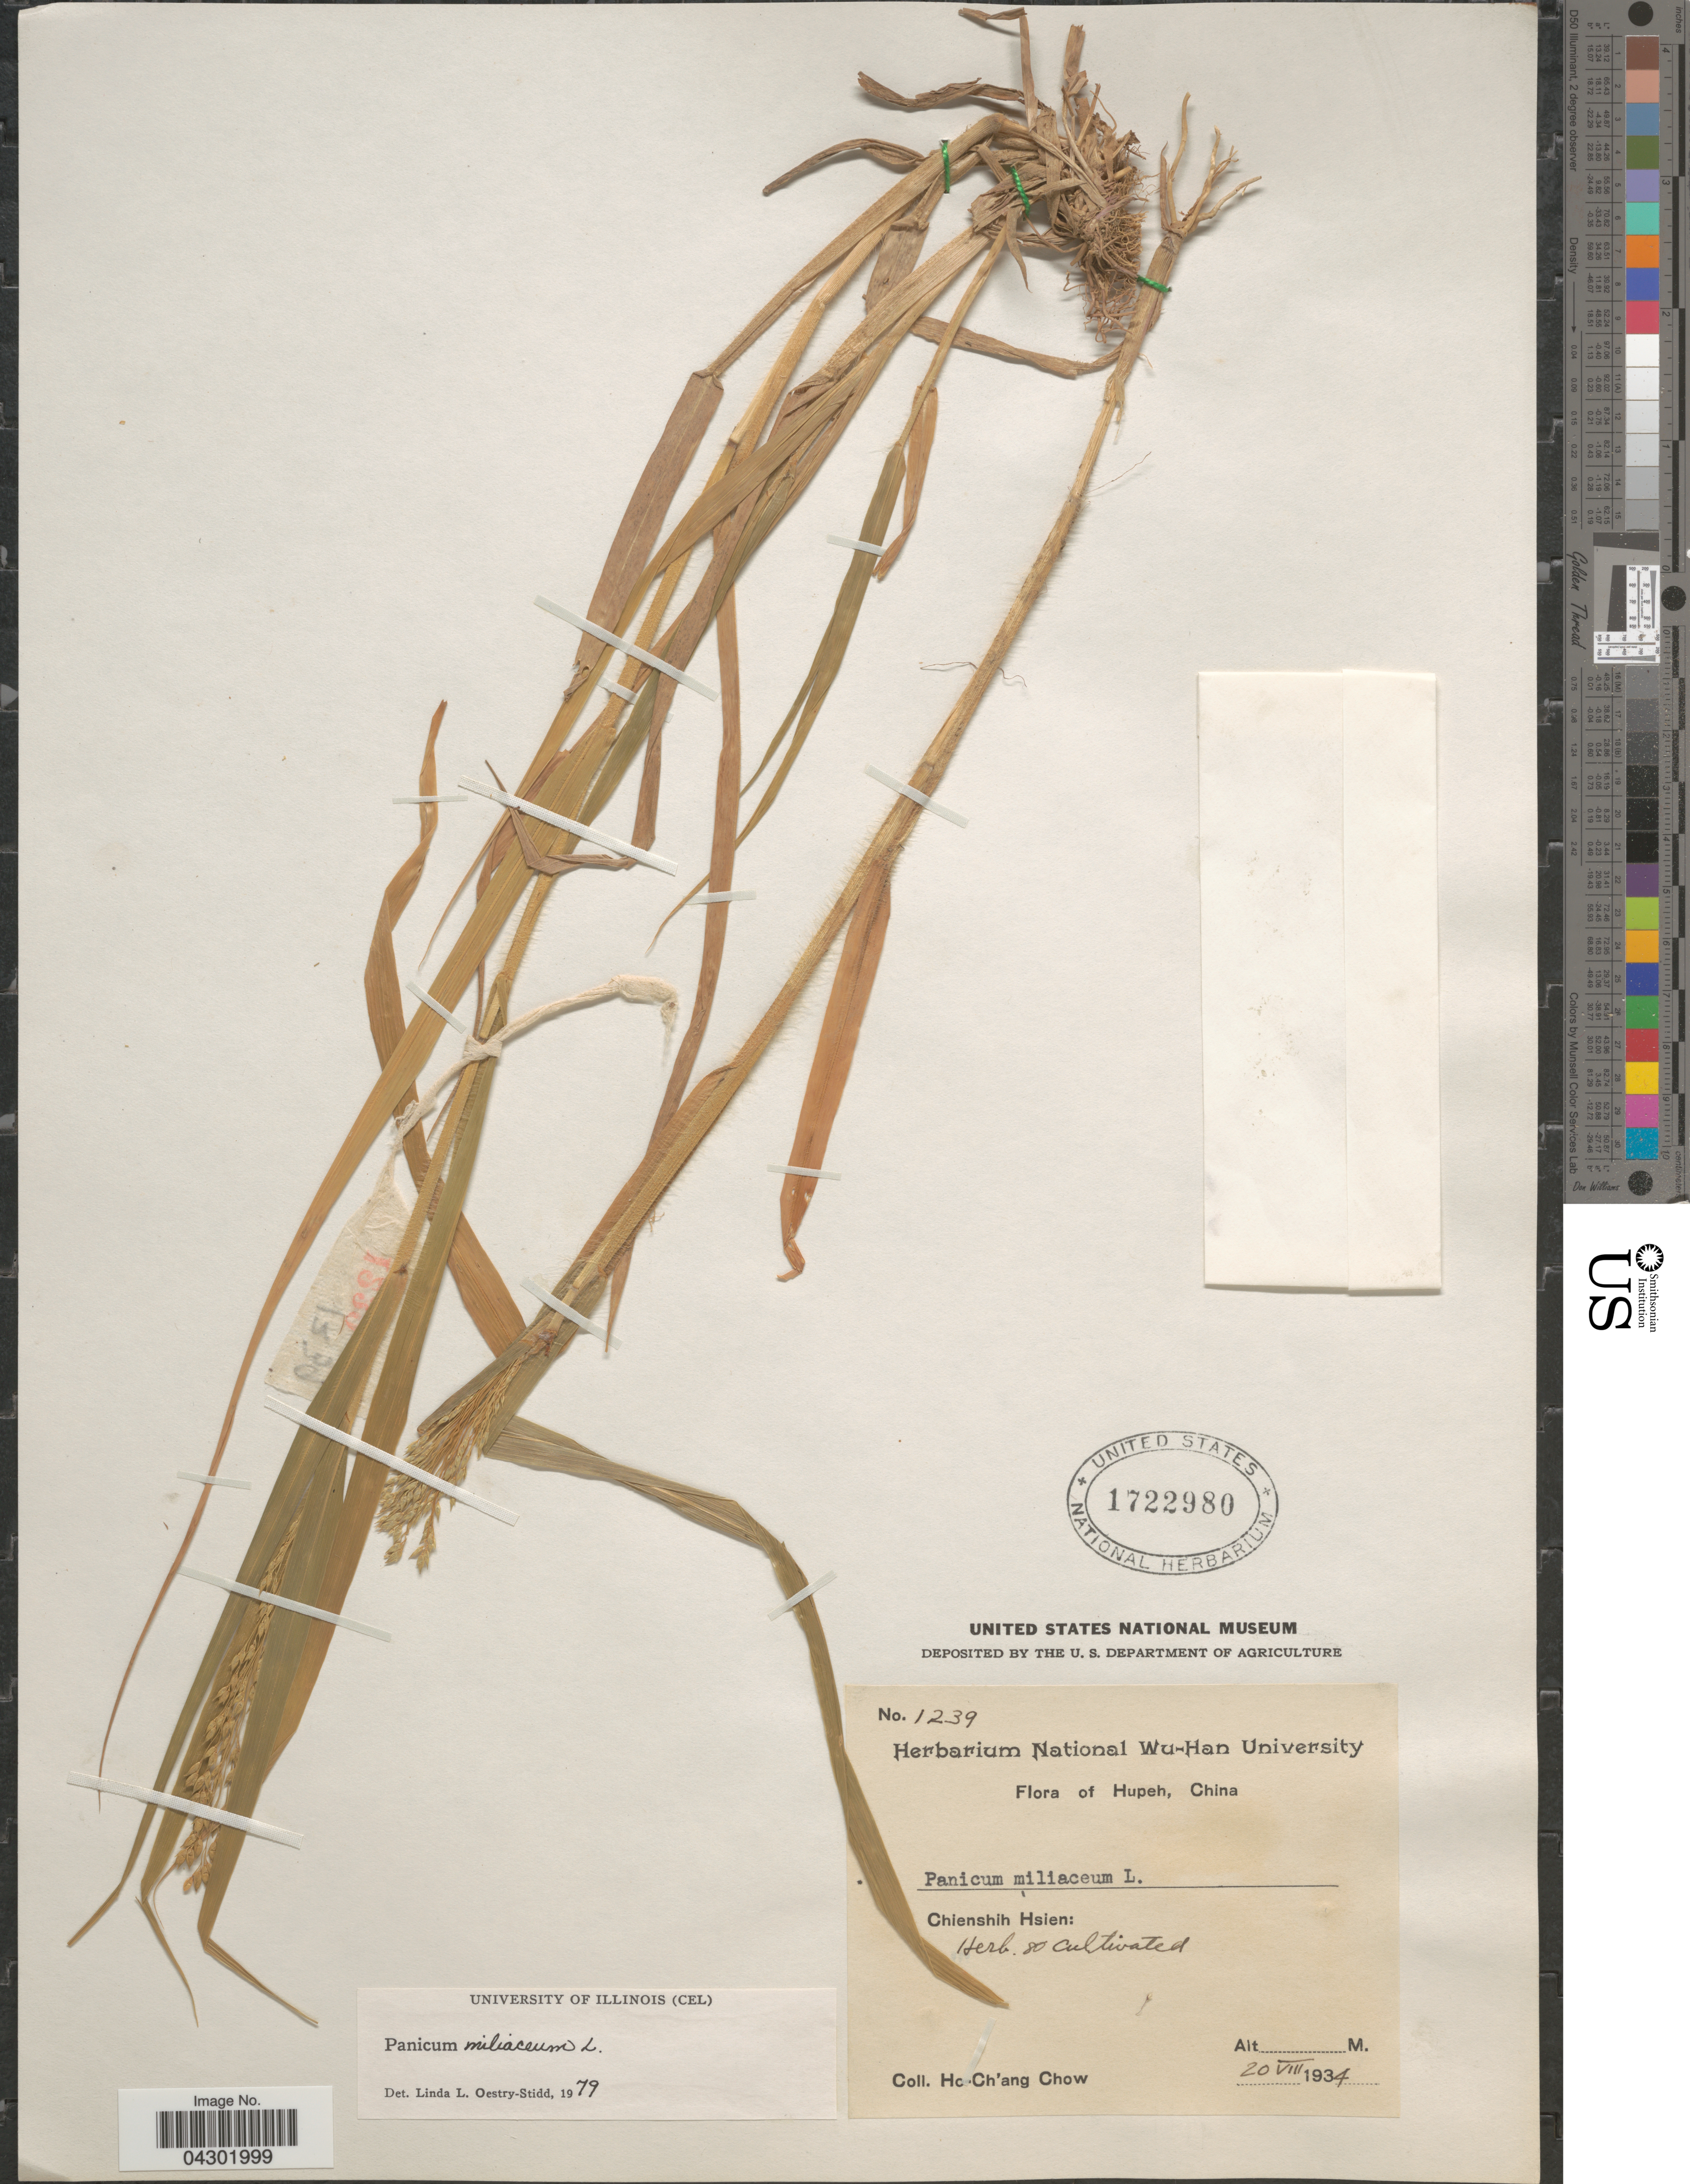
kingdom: Plantae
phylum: Tracheophyta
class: Liliopsida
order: Poales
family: Poaceae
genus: Panicum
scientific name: Panicum miliaceum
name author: L.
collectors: H. Chow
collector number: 1239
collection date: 1934-08-20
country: China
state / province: Hubei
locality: Hupeh. Chienshih Hsien: Herb. so cultivated.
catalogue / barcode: US 1722980